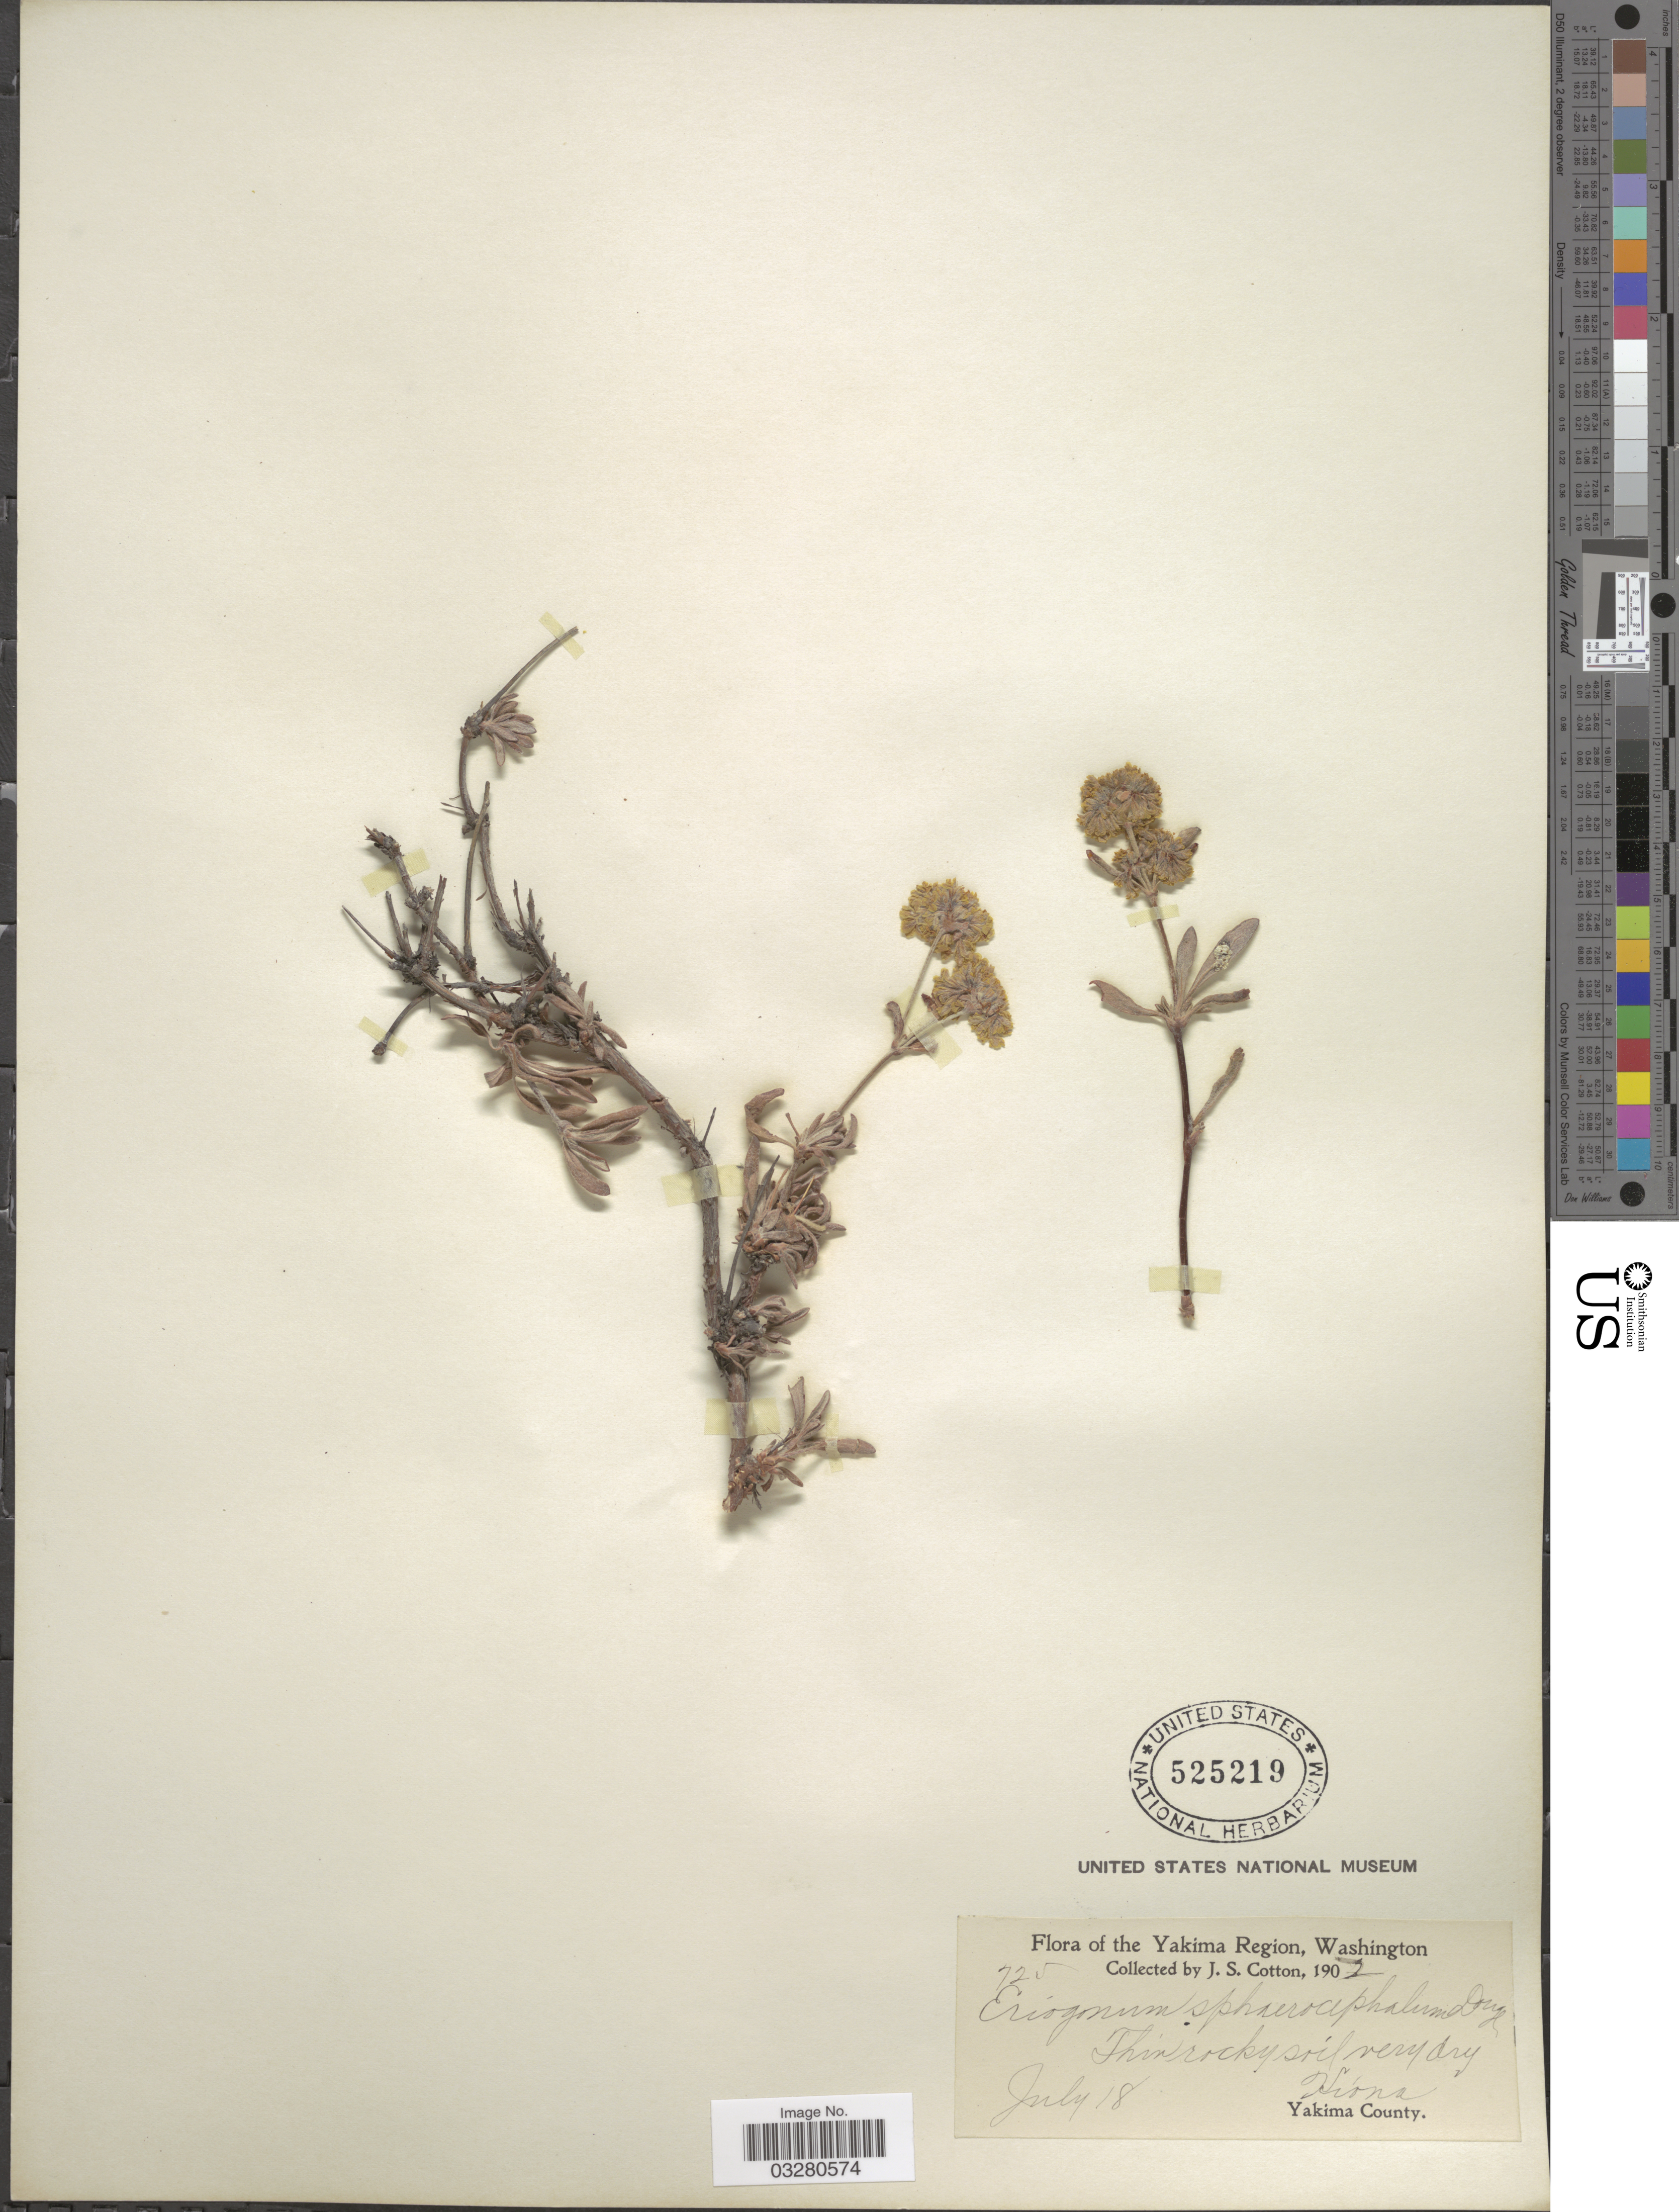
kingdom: Plantae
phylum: Tracheophyta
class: Magnoliopsida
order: Caryophyllales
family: Polygonaceae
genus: Eriogonum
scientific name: Eriogonum sphaerocephalum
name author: Benth. & Douglas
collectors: J. S. Cotton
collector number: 725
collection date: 1902-07-18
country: United States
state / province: Washington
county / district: Yakima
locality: The Yakima Region. Kiona. Yakima County.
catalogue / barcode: US 525219